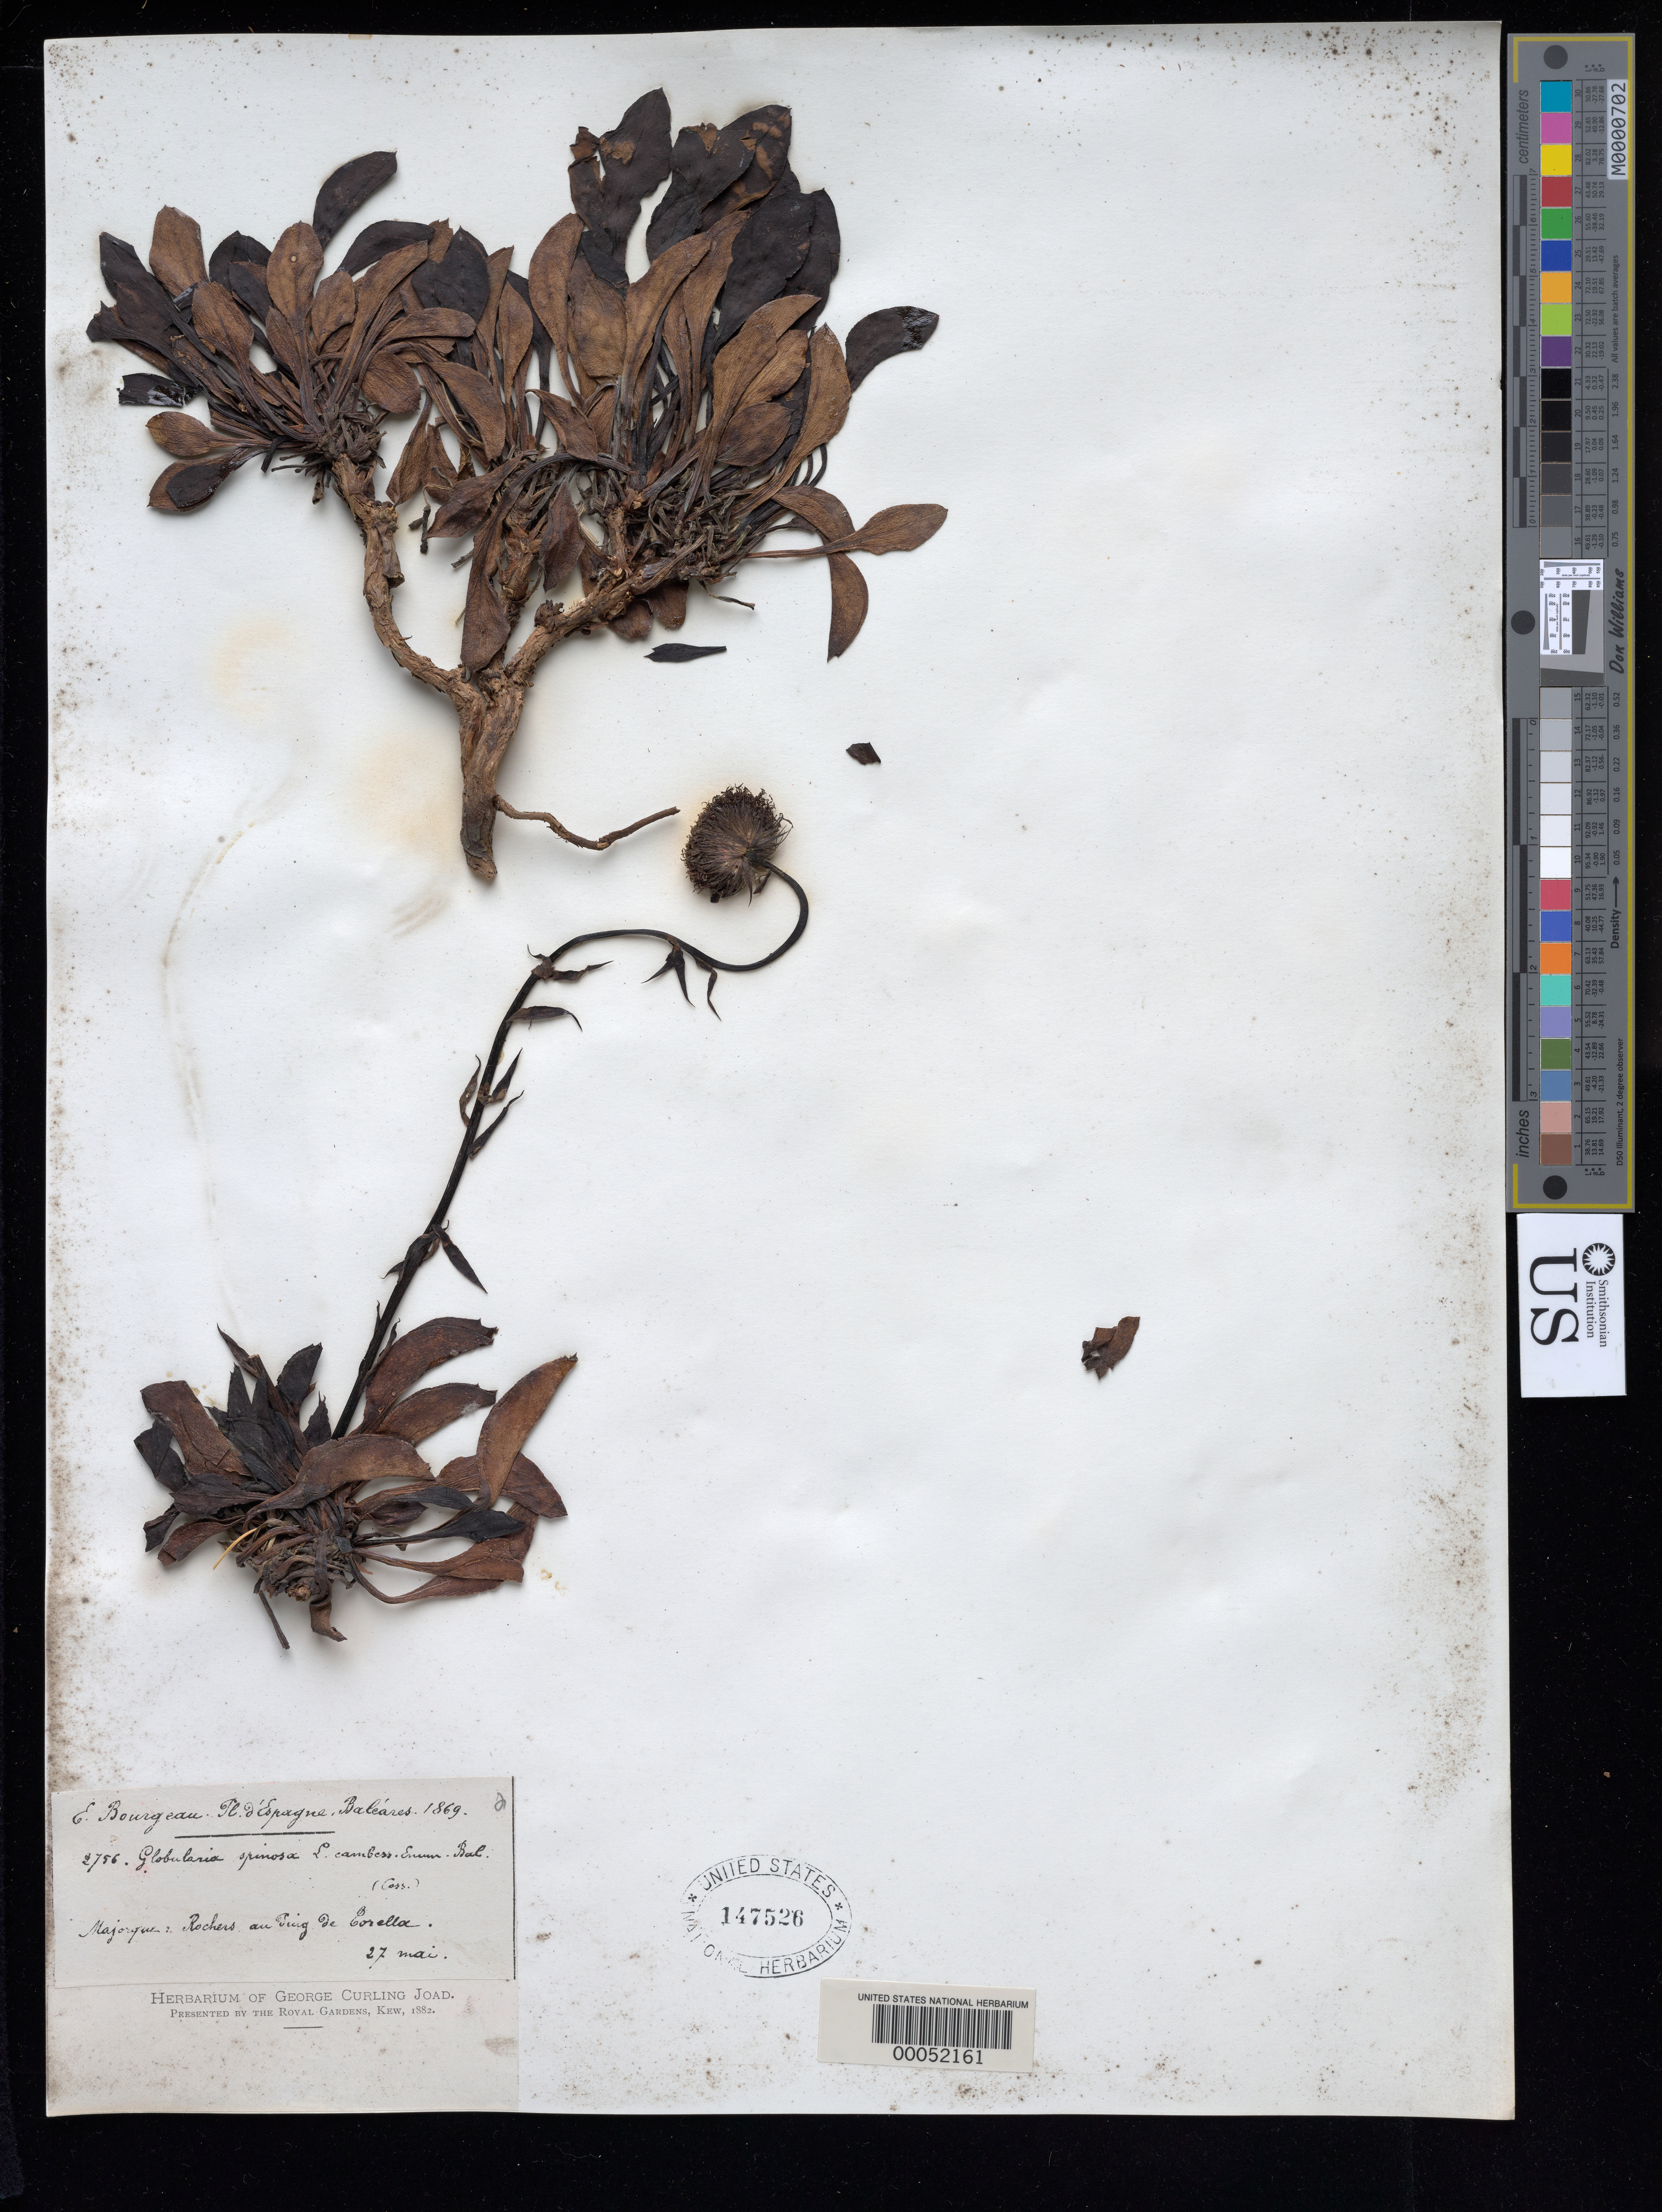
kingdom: Plantae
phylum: Tracheophyta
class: Magnoliopsida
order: Lamiales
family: Plantaginaceae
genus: Globularia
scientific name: Globularia cambessedesii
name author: Willk.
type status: Possible Syntype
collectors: E. Bourgeau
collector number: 2756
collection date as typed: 27 May 1869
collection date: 1869-05-27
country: Spain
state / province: Islas Baleares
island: Mallorca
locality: Pl. d'Espagne Baleares. Majorqua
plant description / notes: Syntype of Globularia cambessedesii (?)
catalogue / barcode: US 147526